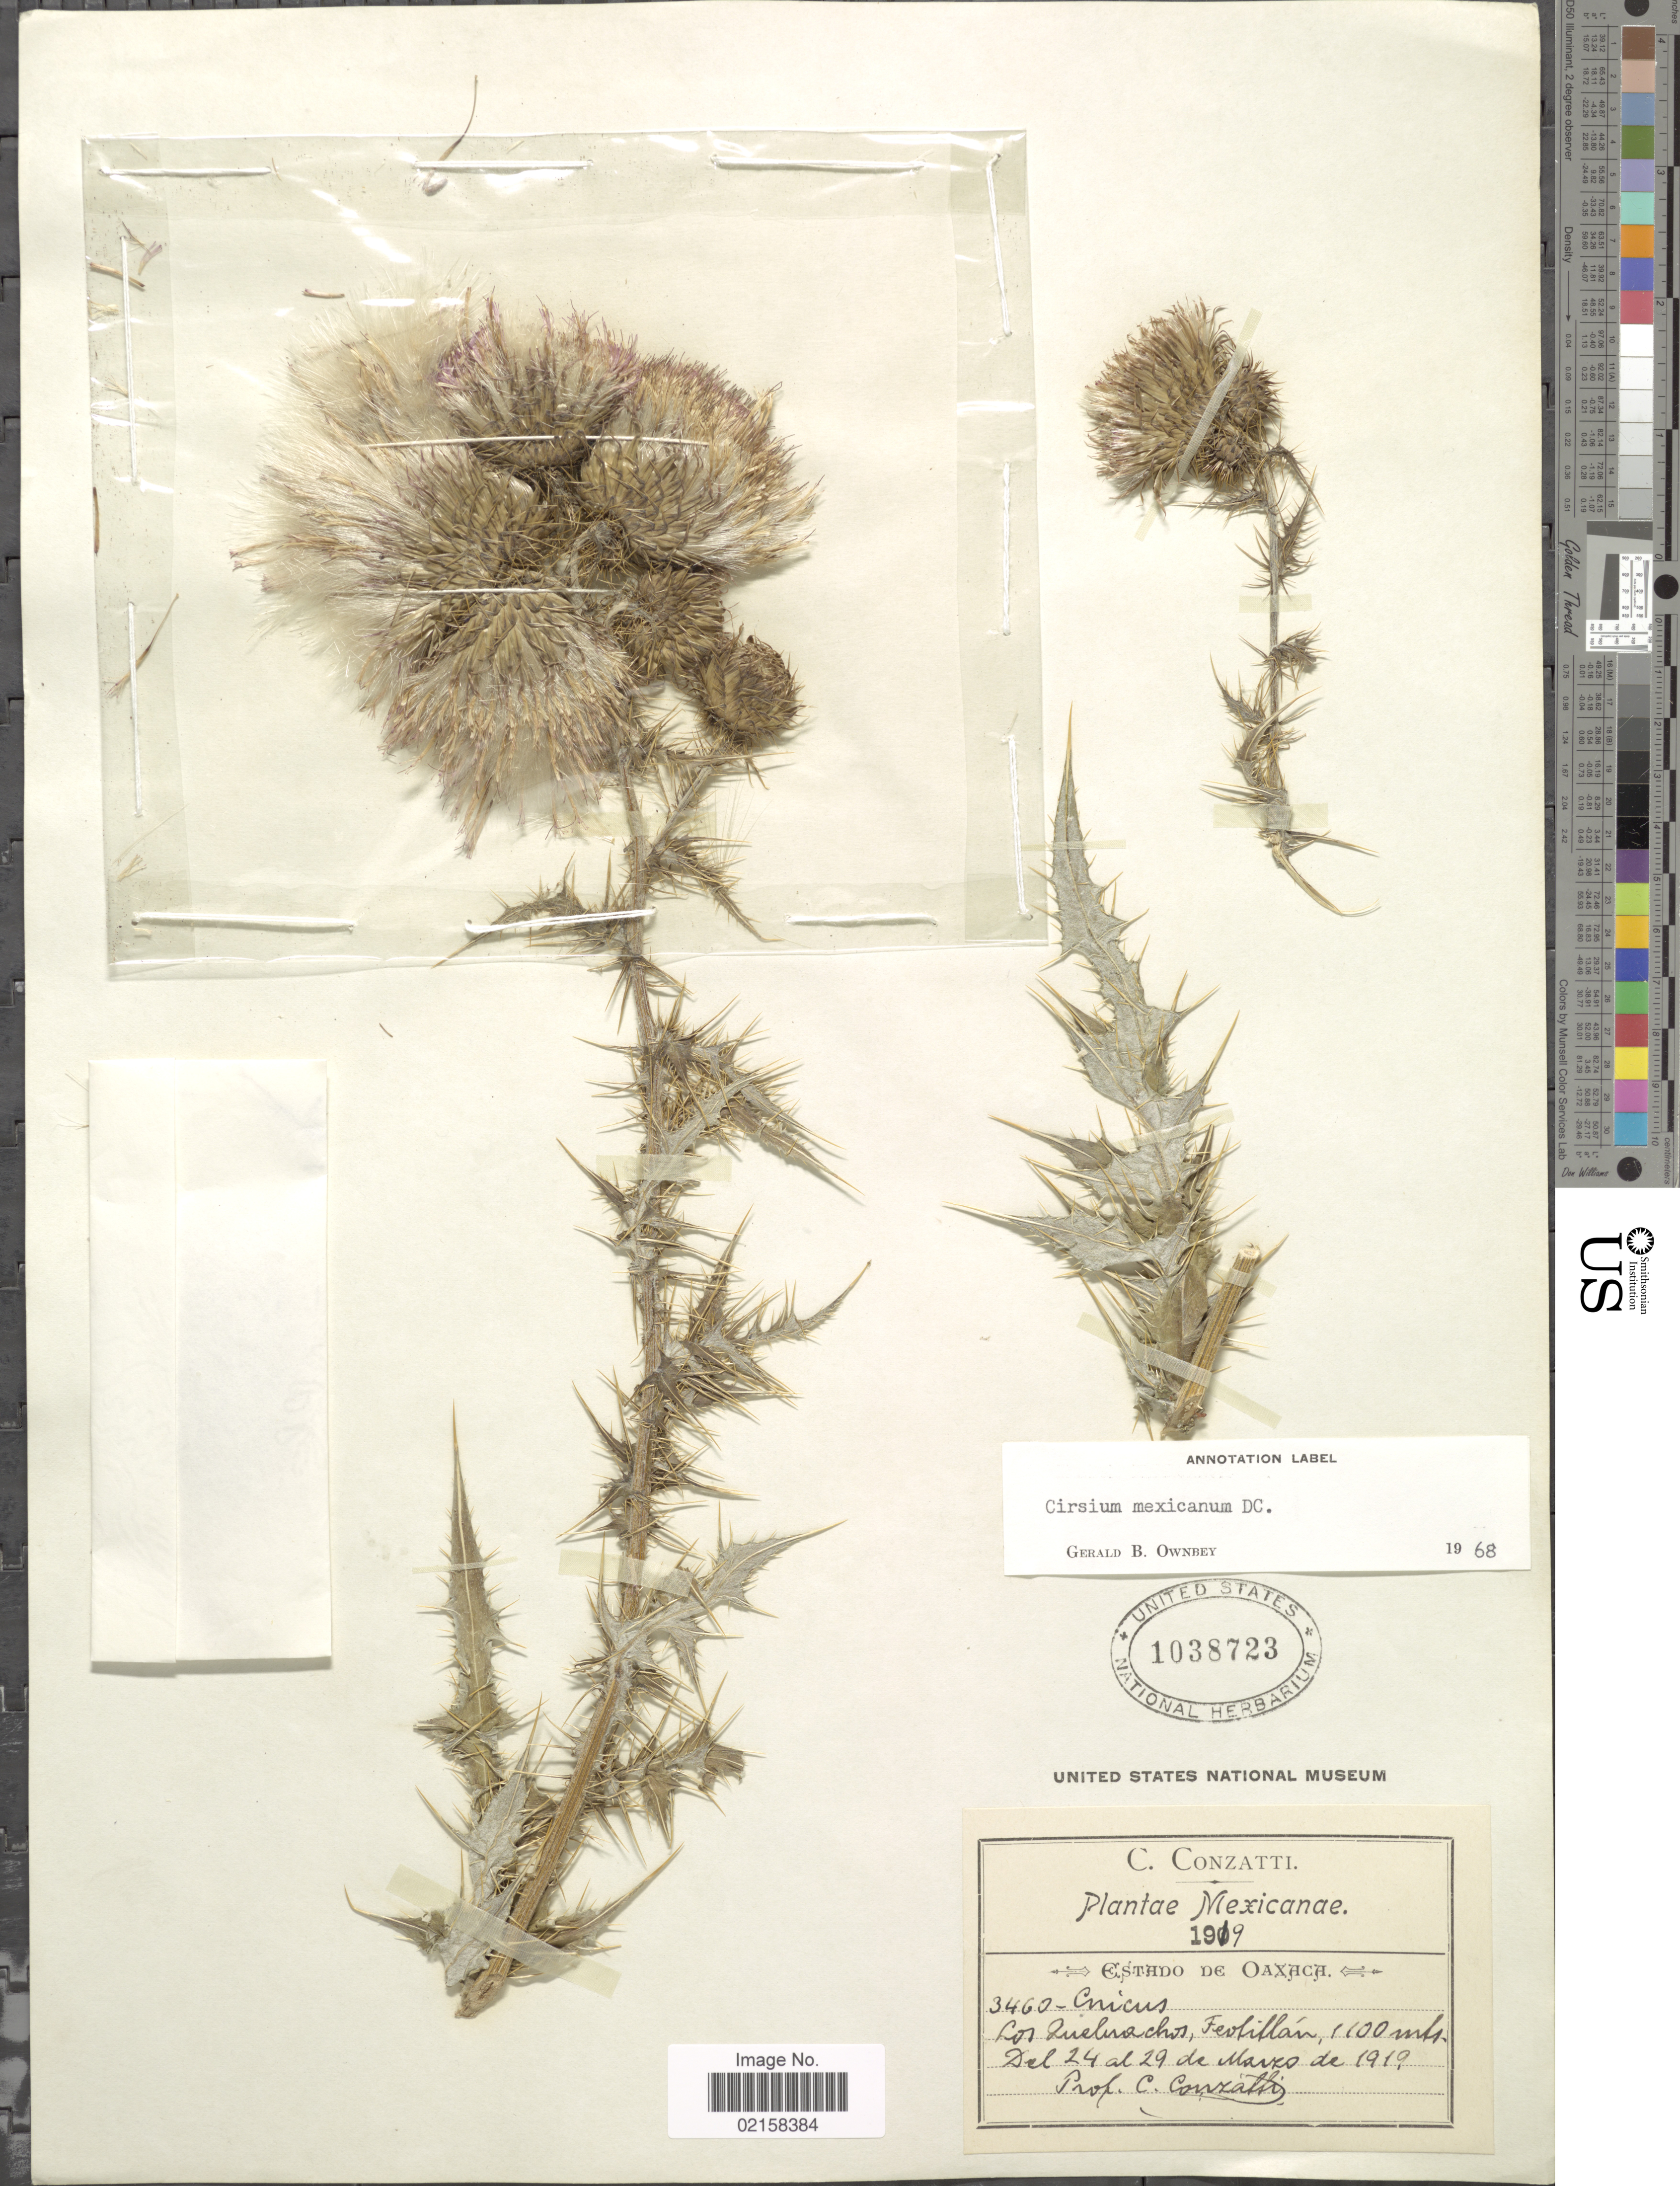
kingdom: Plantae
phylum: Tracheophyta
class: Magnoliopsida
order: Asterales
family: Asteraceae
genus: Cirsium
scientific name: Cirsium mexicanum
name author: DC.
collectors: C. Conzatti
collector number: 3460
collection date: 1919-03-24/1919-03-29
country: Mexico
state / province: Oaxaca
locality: Los Zueluachos, Teotitlan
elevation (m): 1100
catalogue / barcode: US 1038723